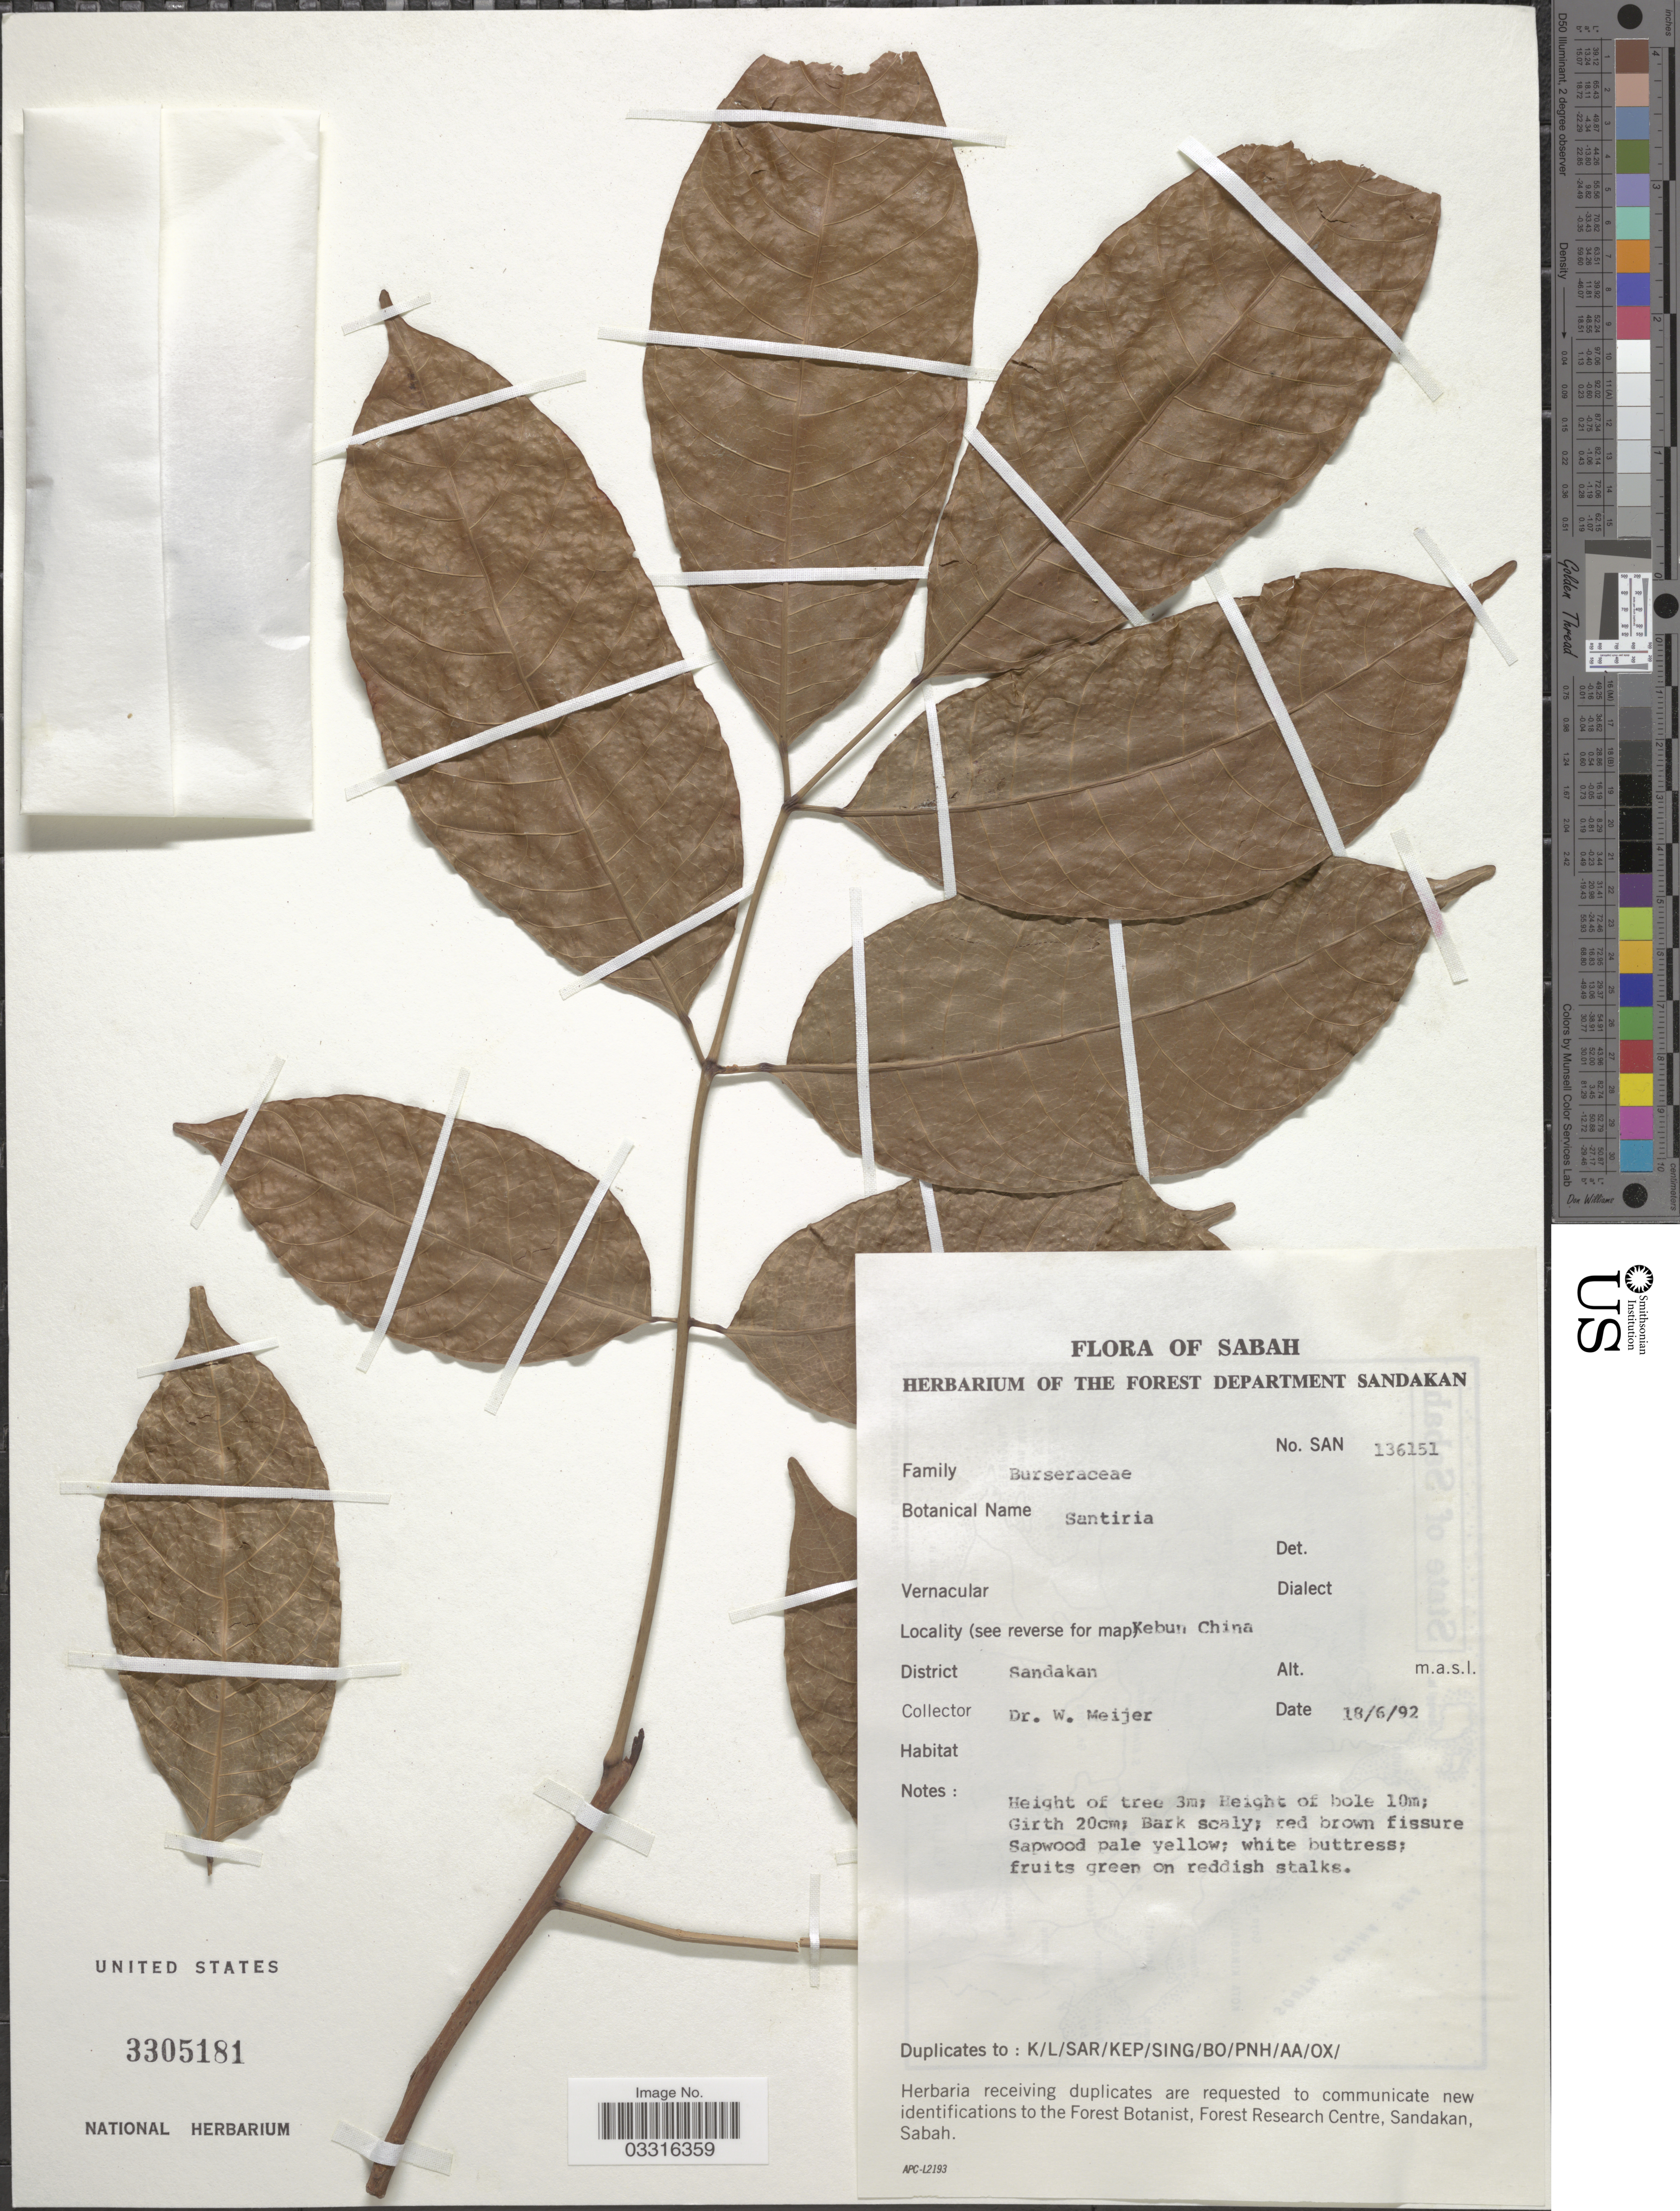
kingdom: Plantae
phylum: Tracheophyta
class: Magnoliopsida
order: Sapindales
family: Burseraceae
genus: Dacryodes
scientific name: Dacryodes rostrata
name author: (Blume) H.J. Lam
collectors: W. Meijer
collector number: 136151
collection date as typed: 18/6/92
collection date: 1992-06-18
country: Malaysia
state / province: Sabah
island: Borneo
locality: Kebun China, District Sandakan.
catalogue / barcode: US 3305181